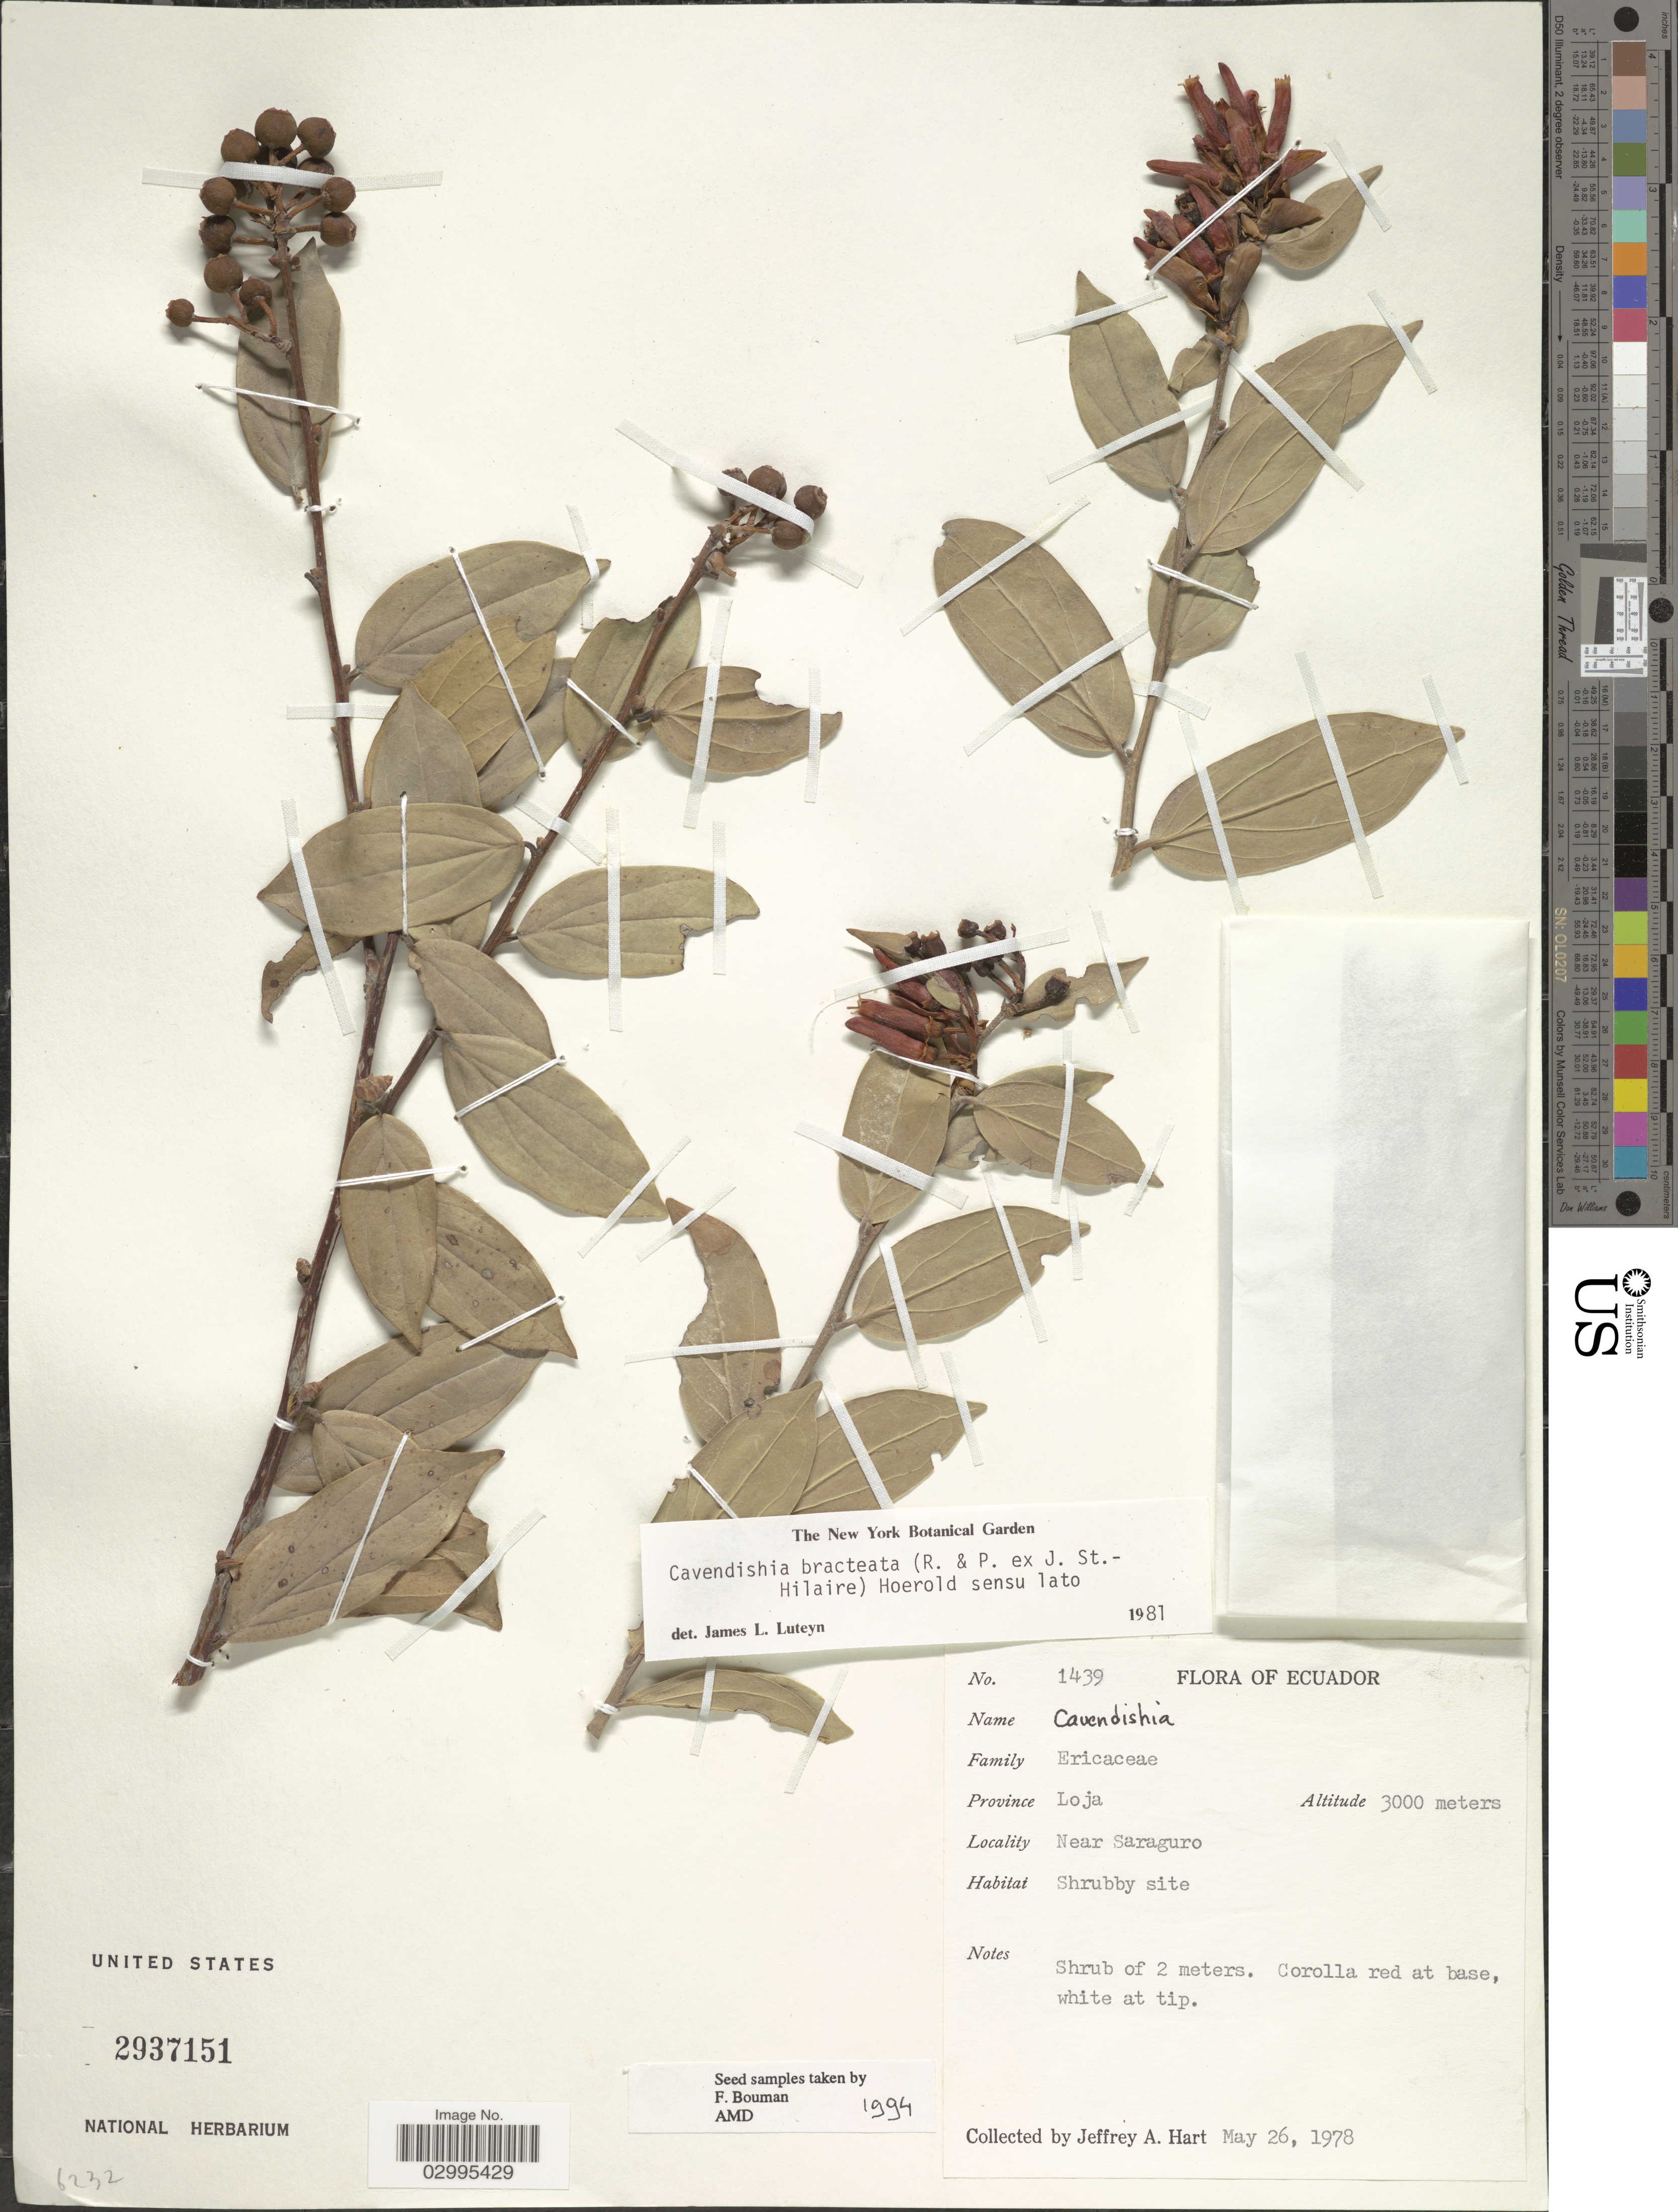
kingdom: Plantae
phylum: Tracheophyta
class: Magnoliopsida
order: Ericales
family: Ericaceae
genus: Cavendishia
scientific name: Cavendishia bracteata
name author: (Ruiz & Pav. ex J. St.-Hil.) Hoerold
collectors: J. A. Hart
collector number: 1439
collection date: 1978-05-26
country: Ecuador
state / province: Loja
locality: Near Saraguro.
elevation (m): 3000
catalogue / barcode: US 2937151